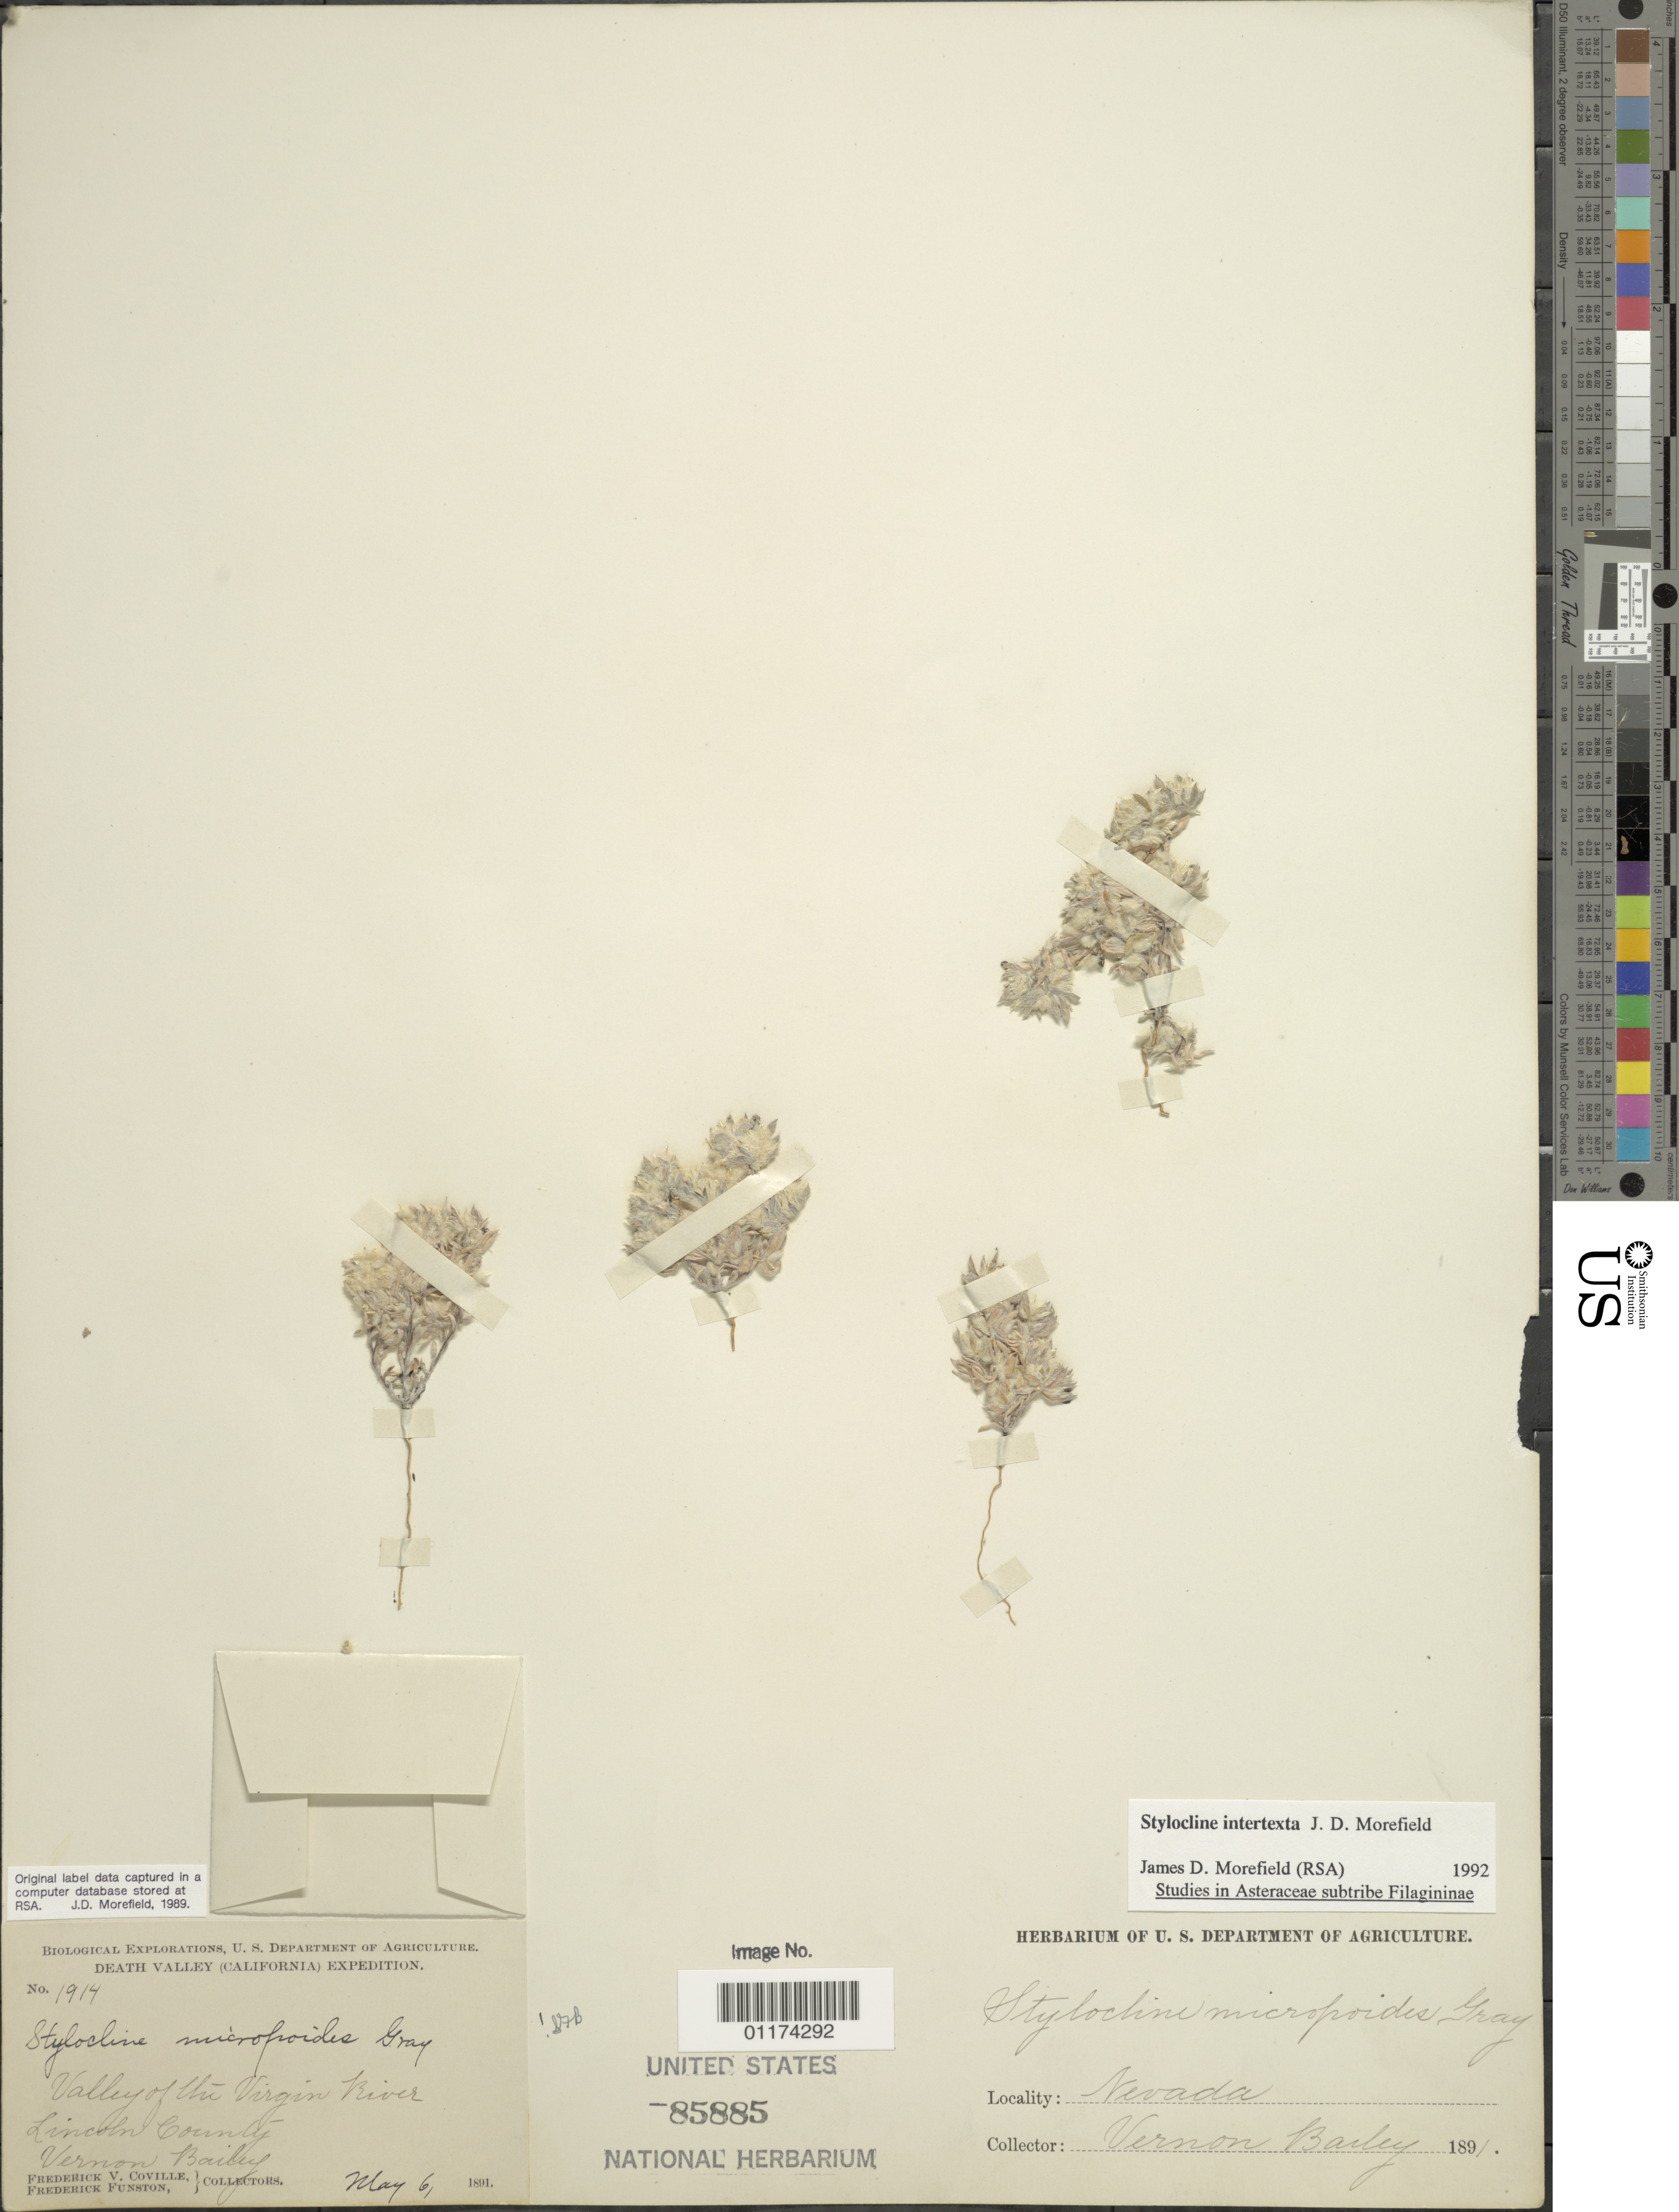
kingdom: Plantae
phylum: Tracheophyta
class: Magnoliopsida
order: Asterales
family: Asteraceae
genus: Stylocline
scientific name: Stylocline intertexta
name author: Morefield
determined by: Morefield, James D., (RSA), Rancho Santa Ana Botanic Garden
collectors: V. O. Bailey, F. V. Coville & F. Funston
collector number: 1914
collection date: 1891-05-06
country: United States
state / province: Nevada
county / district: Lincoln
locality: Valley of the Virgin River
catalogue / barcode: US 85885